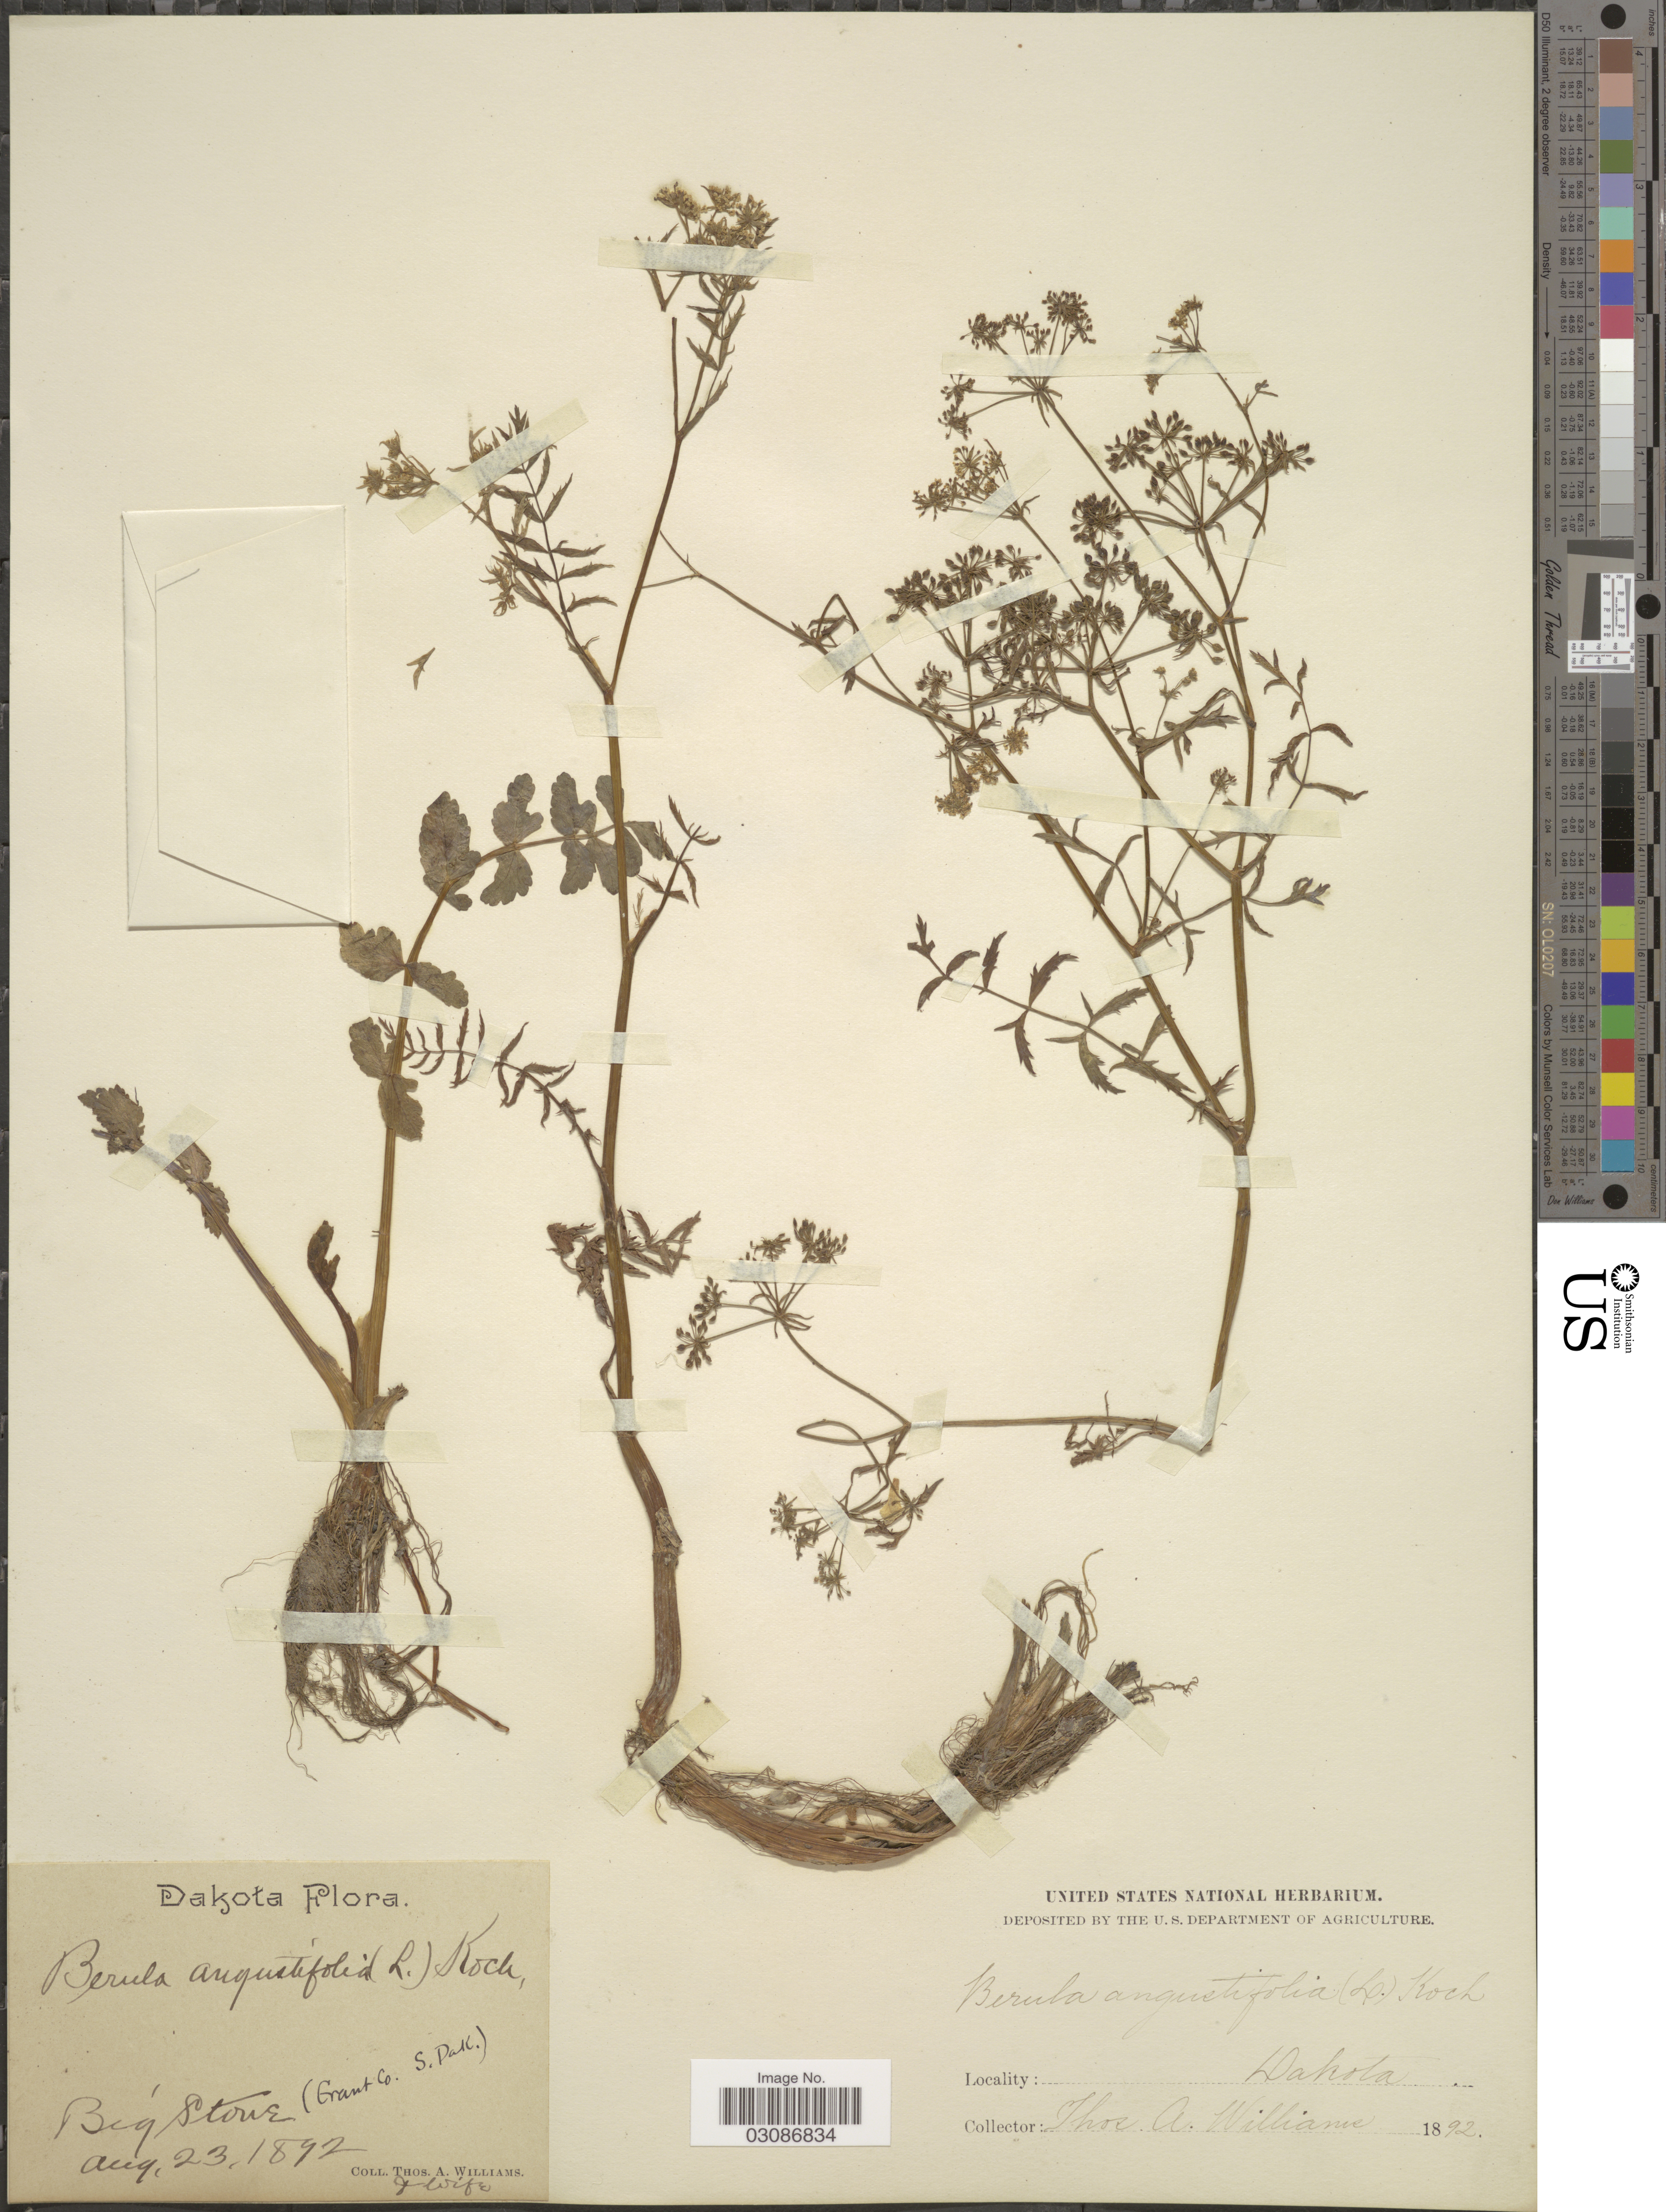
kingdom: Plantae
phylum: Tracheophyta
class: Magnoliopsida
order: Apiales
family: Apiaceae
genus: Berula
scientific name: Berula erecta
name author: (Huds.) Coville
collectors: T. Williams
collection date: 1892-08-23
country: United States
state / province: South Dakota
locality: Big Stone (Grant Co. S. Dak.).